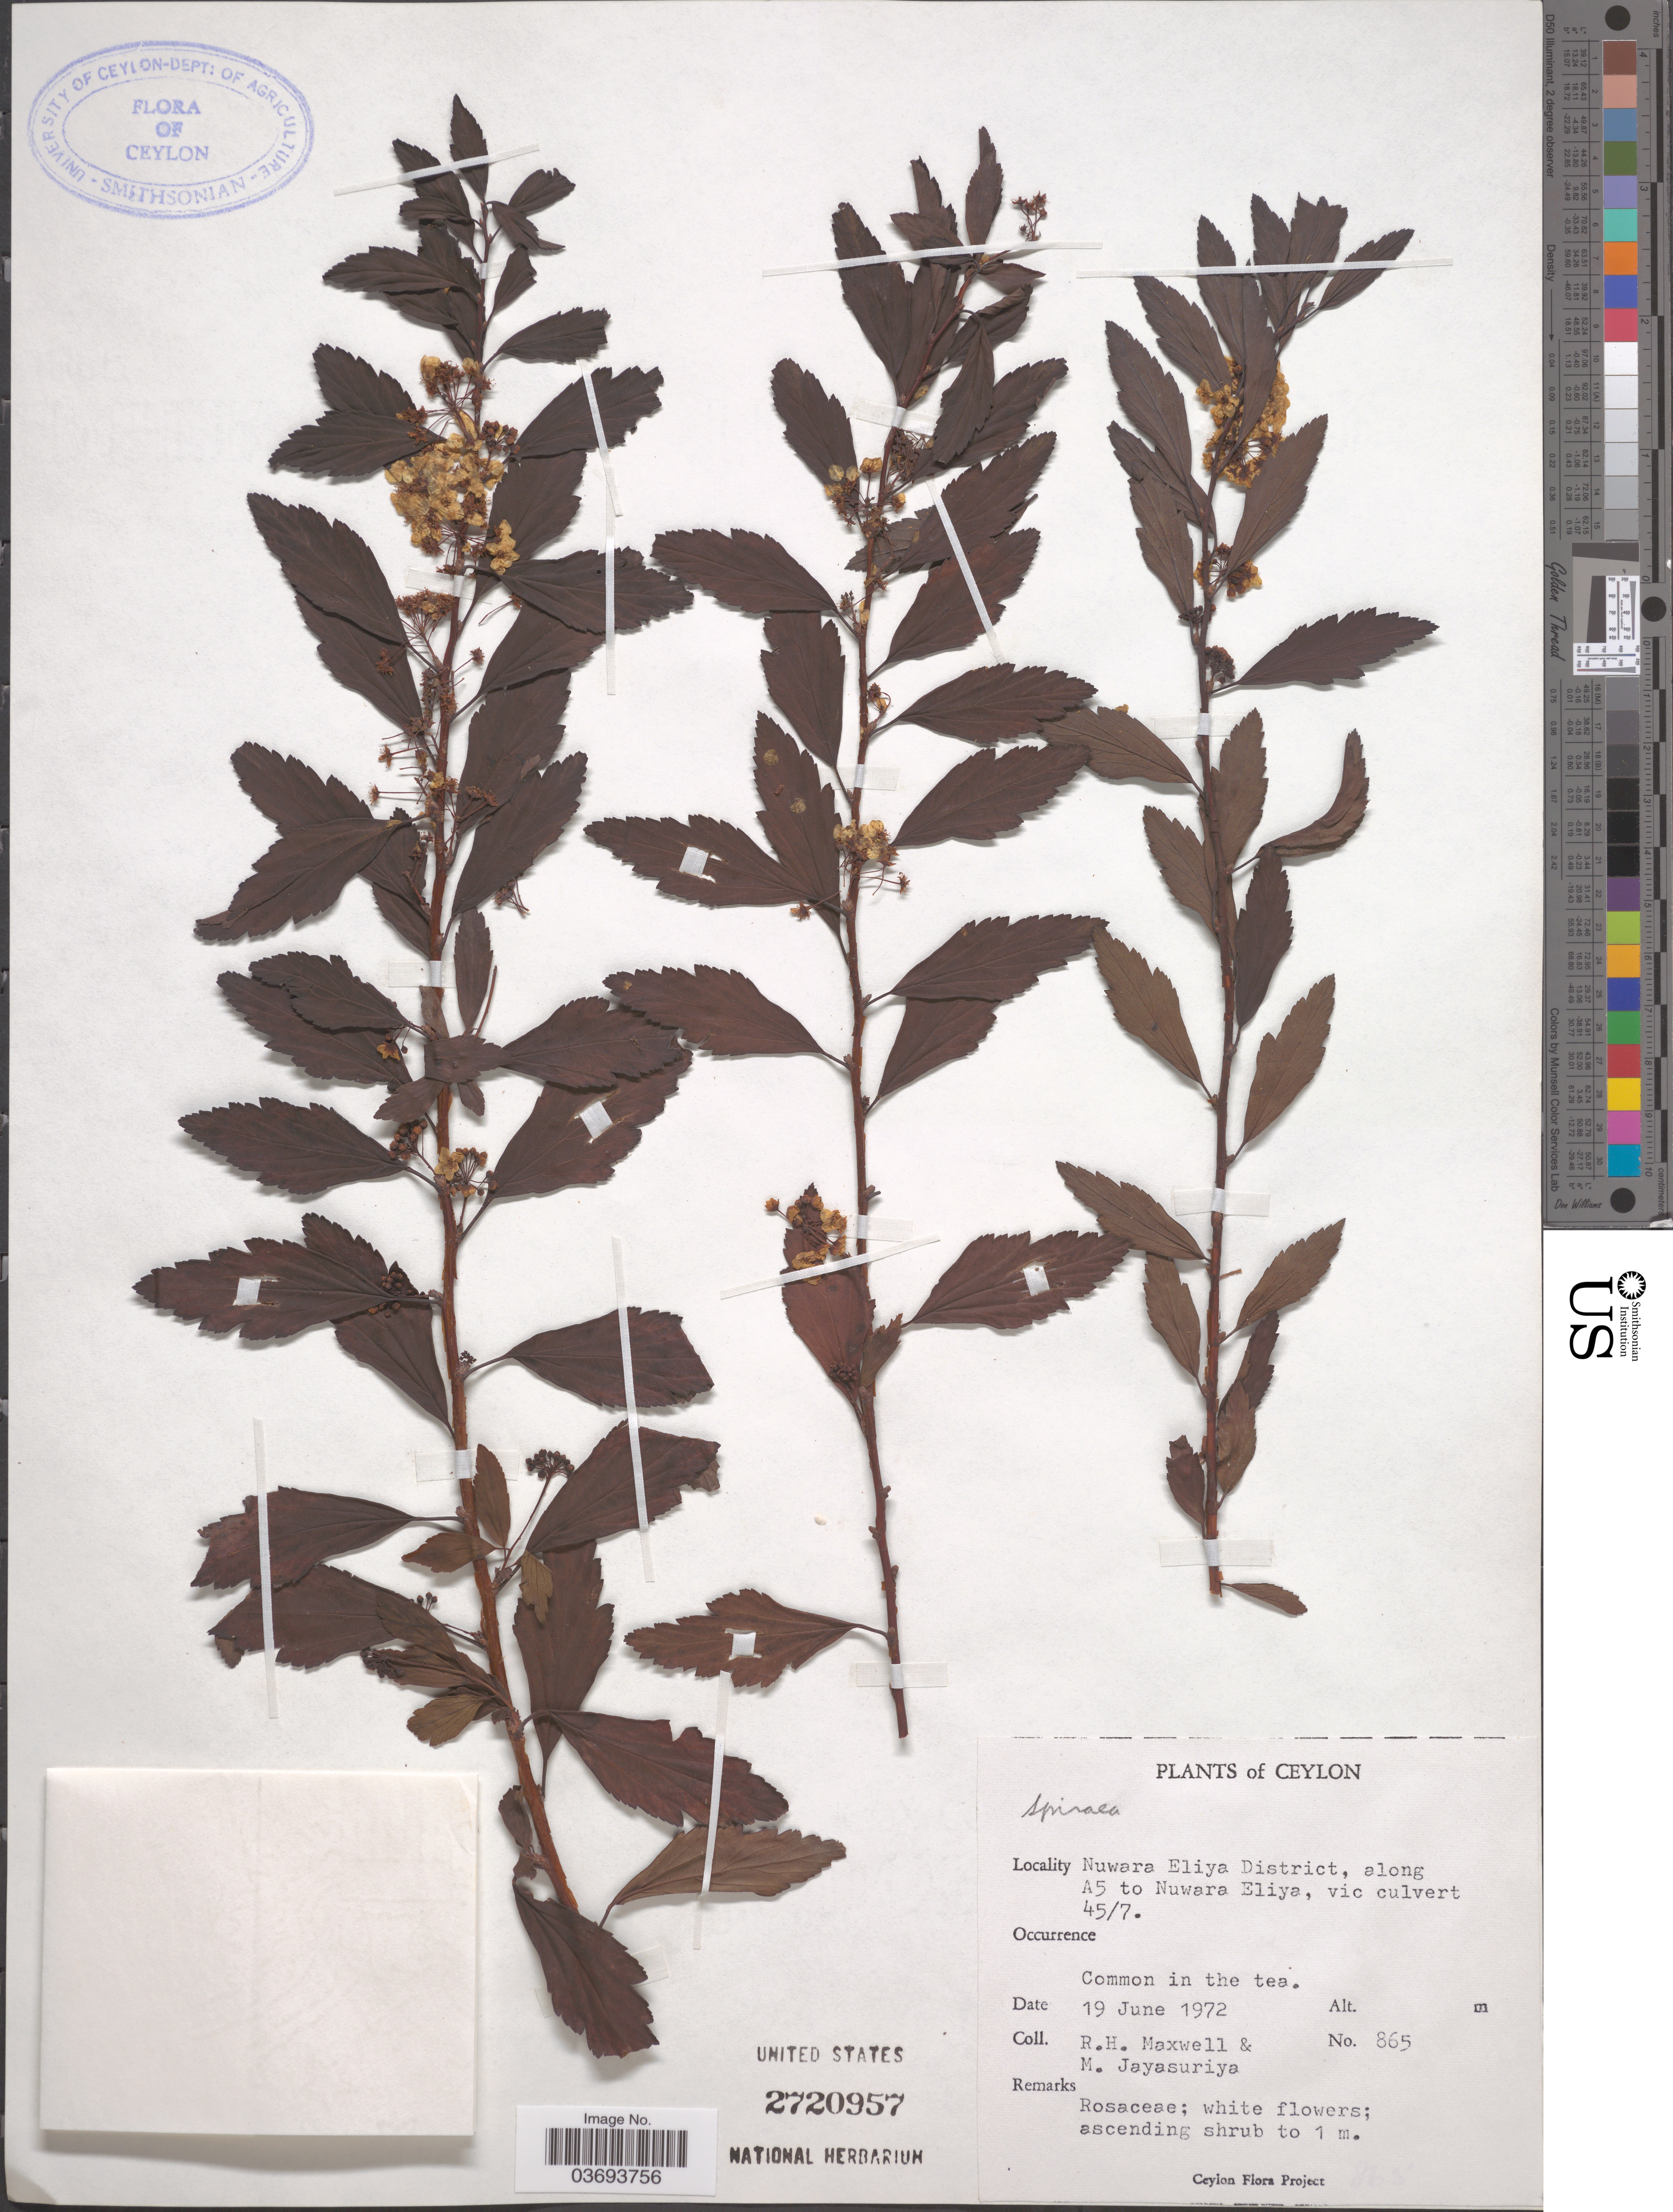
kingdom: Plantae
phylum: Tracheophyta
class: Magnoliopsida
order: Rosales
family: Rosaceae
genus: Spiraea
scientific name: Spiraea sp.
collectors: R. Maxwell & M. Jayasuriya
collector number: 865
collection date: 1972-06-19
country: Sri Lanka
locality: Ceylon. Nuwara Eliya District, along A5 to Nuwara Eliya, vic culvert 45/7.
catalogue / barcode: US 2720957